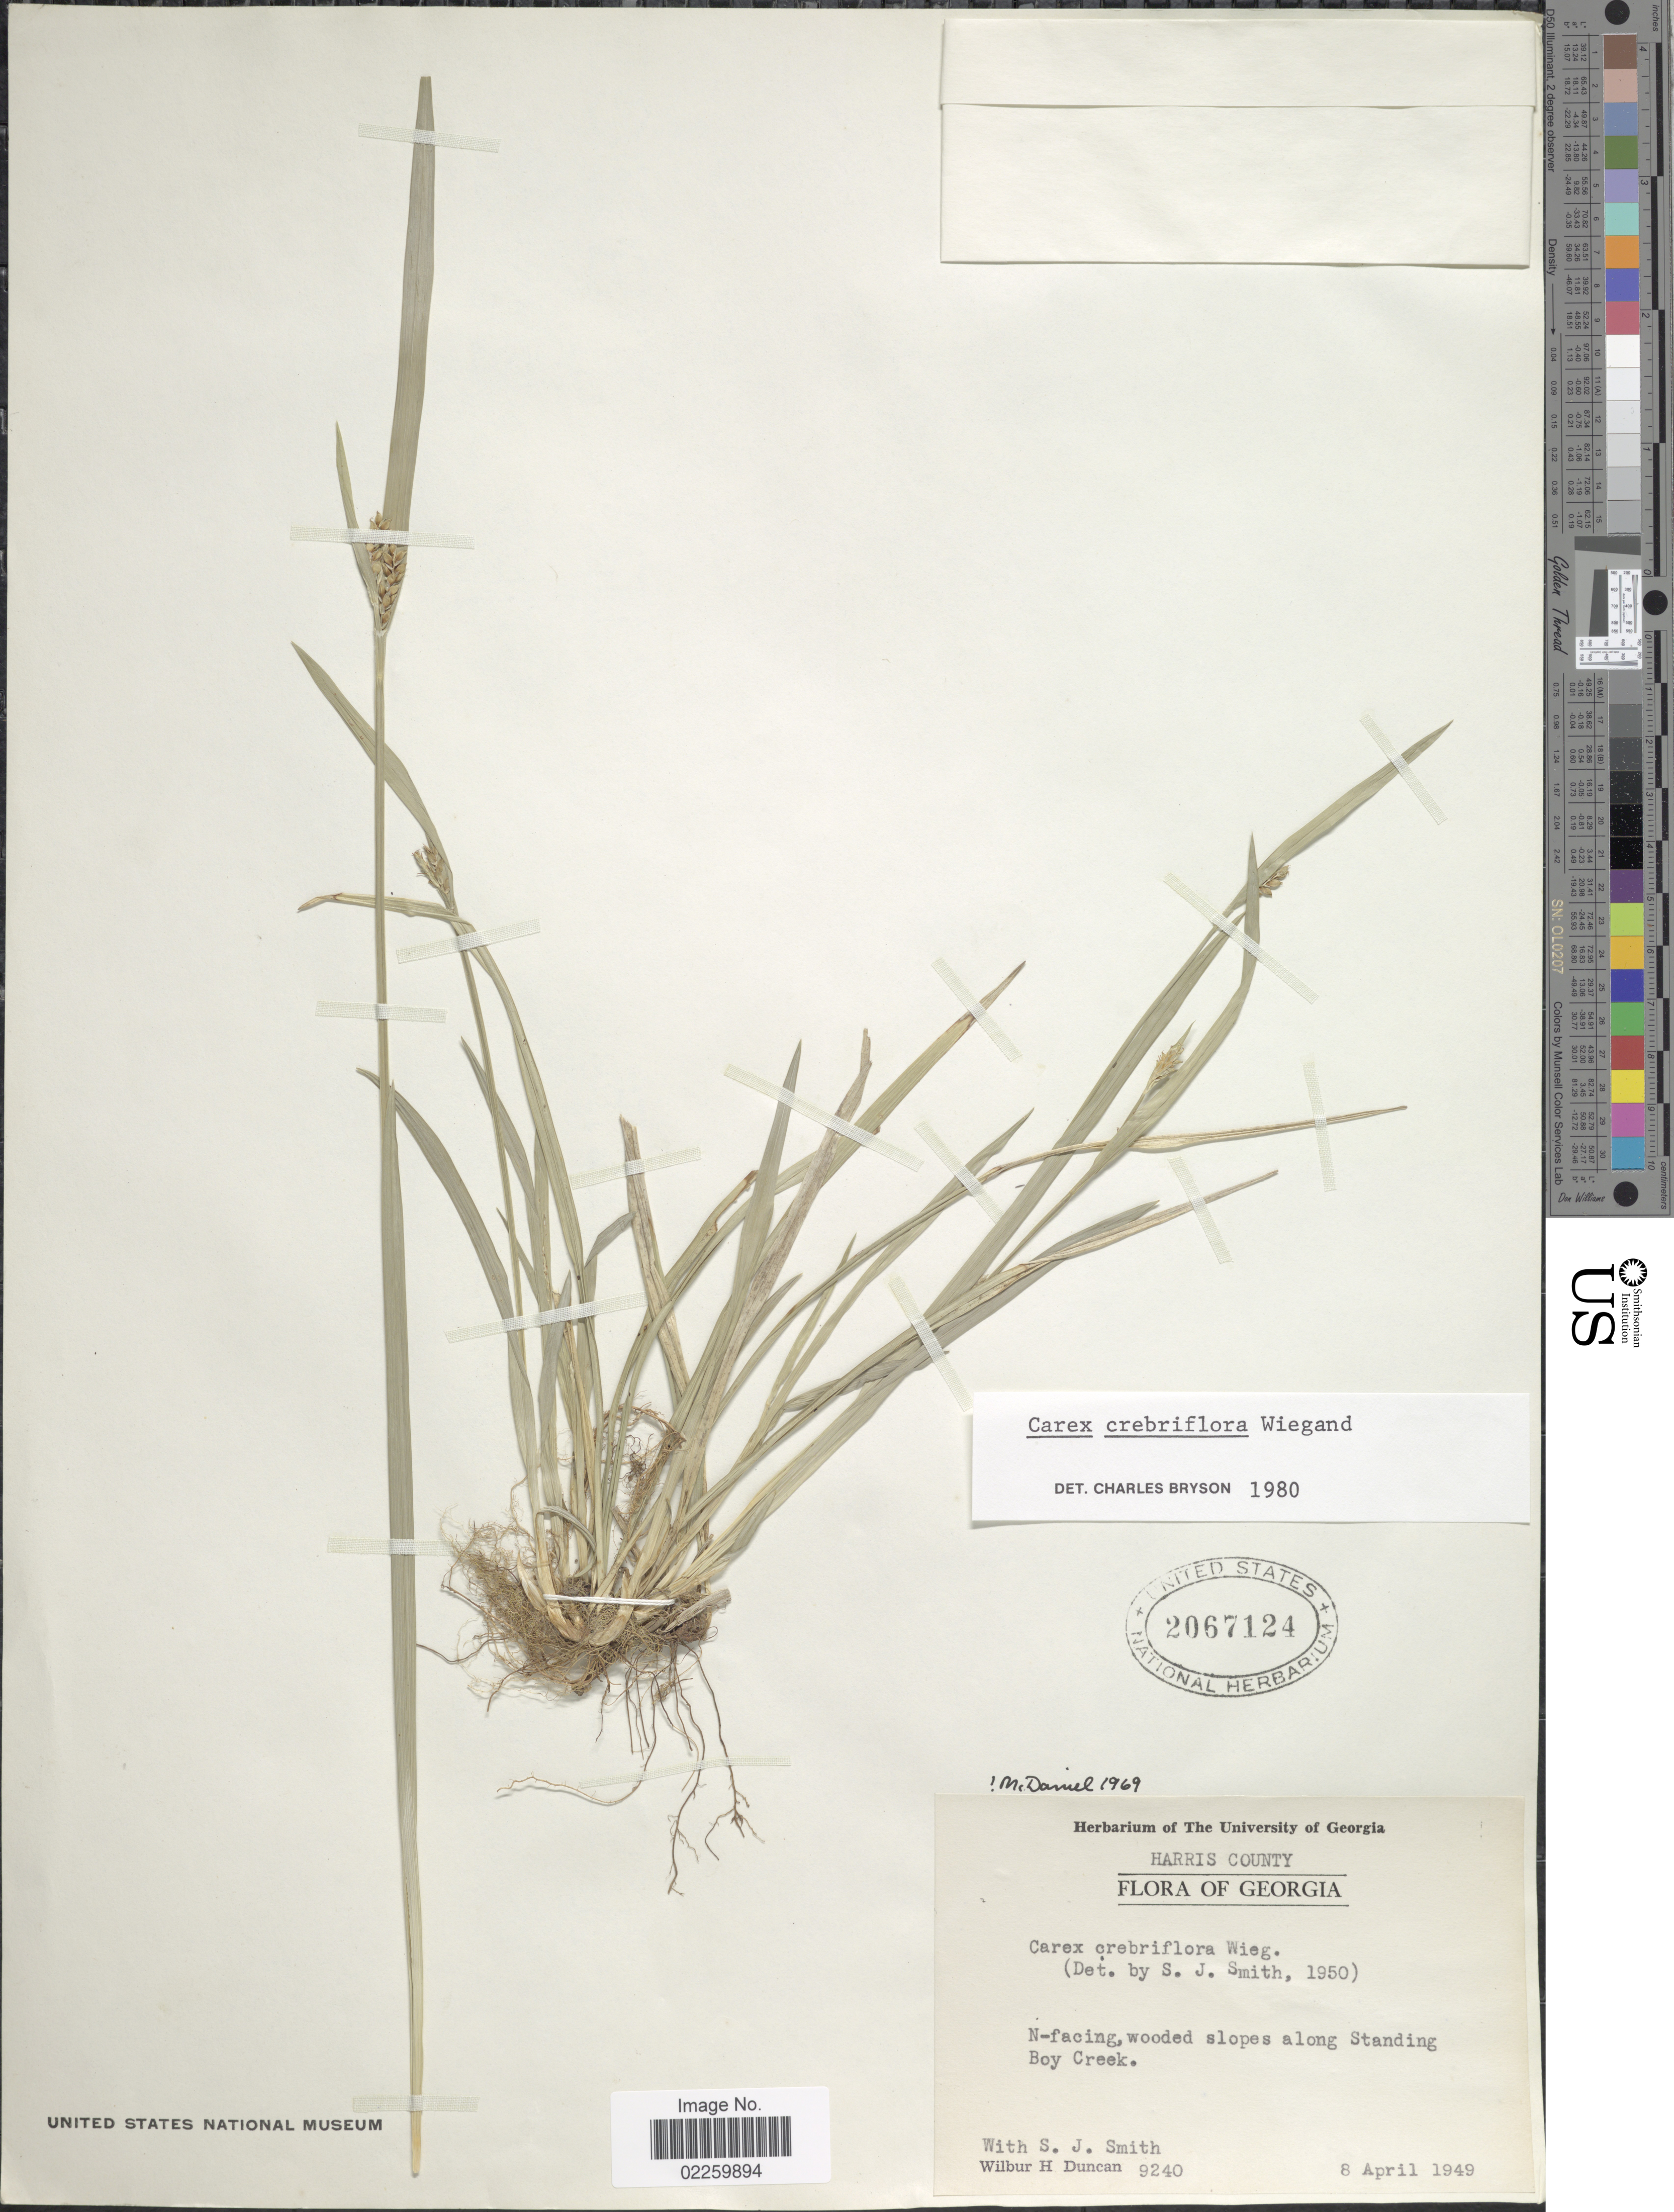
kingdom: Plantae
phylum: Tracheophyta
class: Liliopsida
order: Poales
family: Cyperaceae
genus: Carex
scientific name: Carex crebriflora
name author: Wiegand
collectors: W. H. Duncan & S. Smith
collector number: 9240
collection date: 1949-04-08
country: United States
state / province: Georgia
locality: Harris County, N-facing wooded slopes along Standing Boy Creek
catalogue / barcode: US 2067124